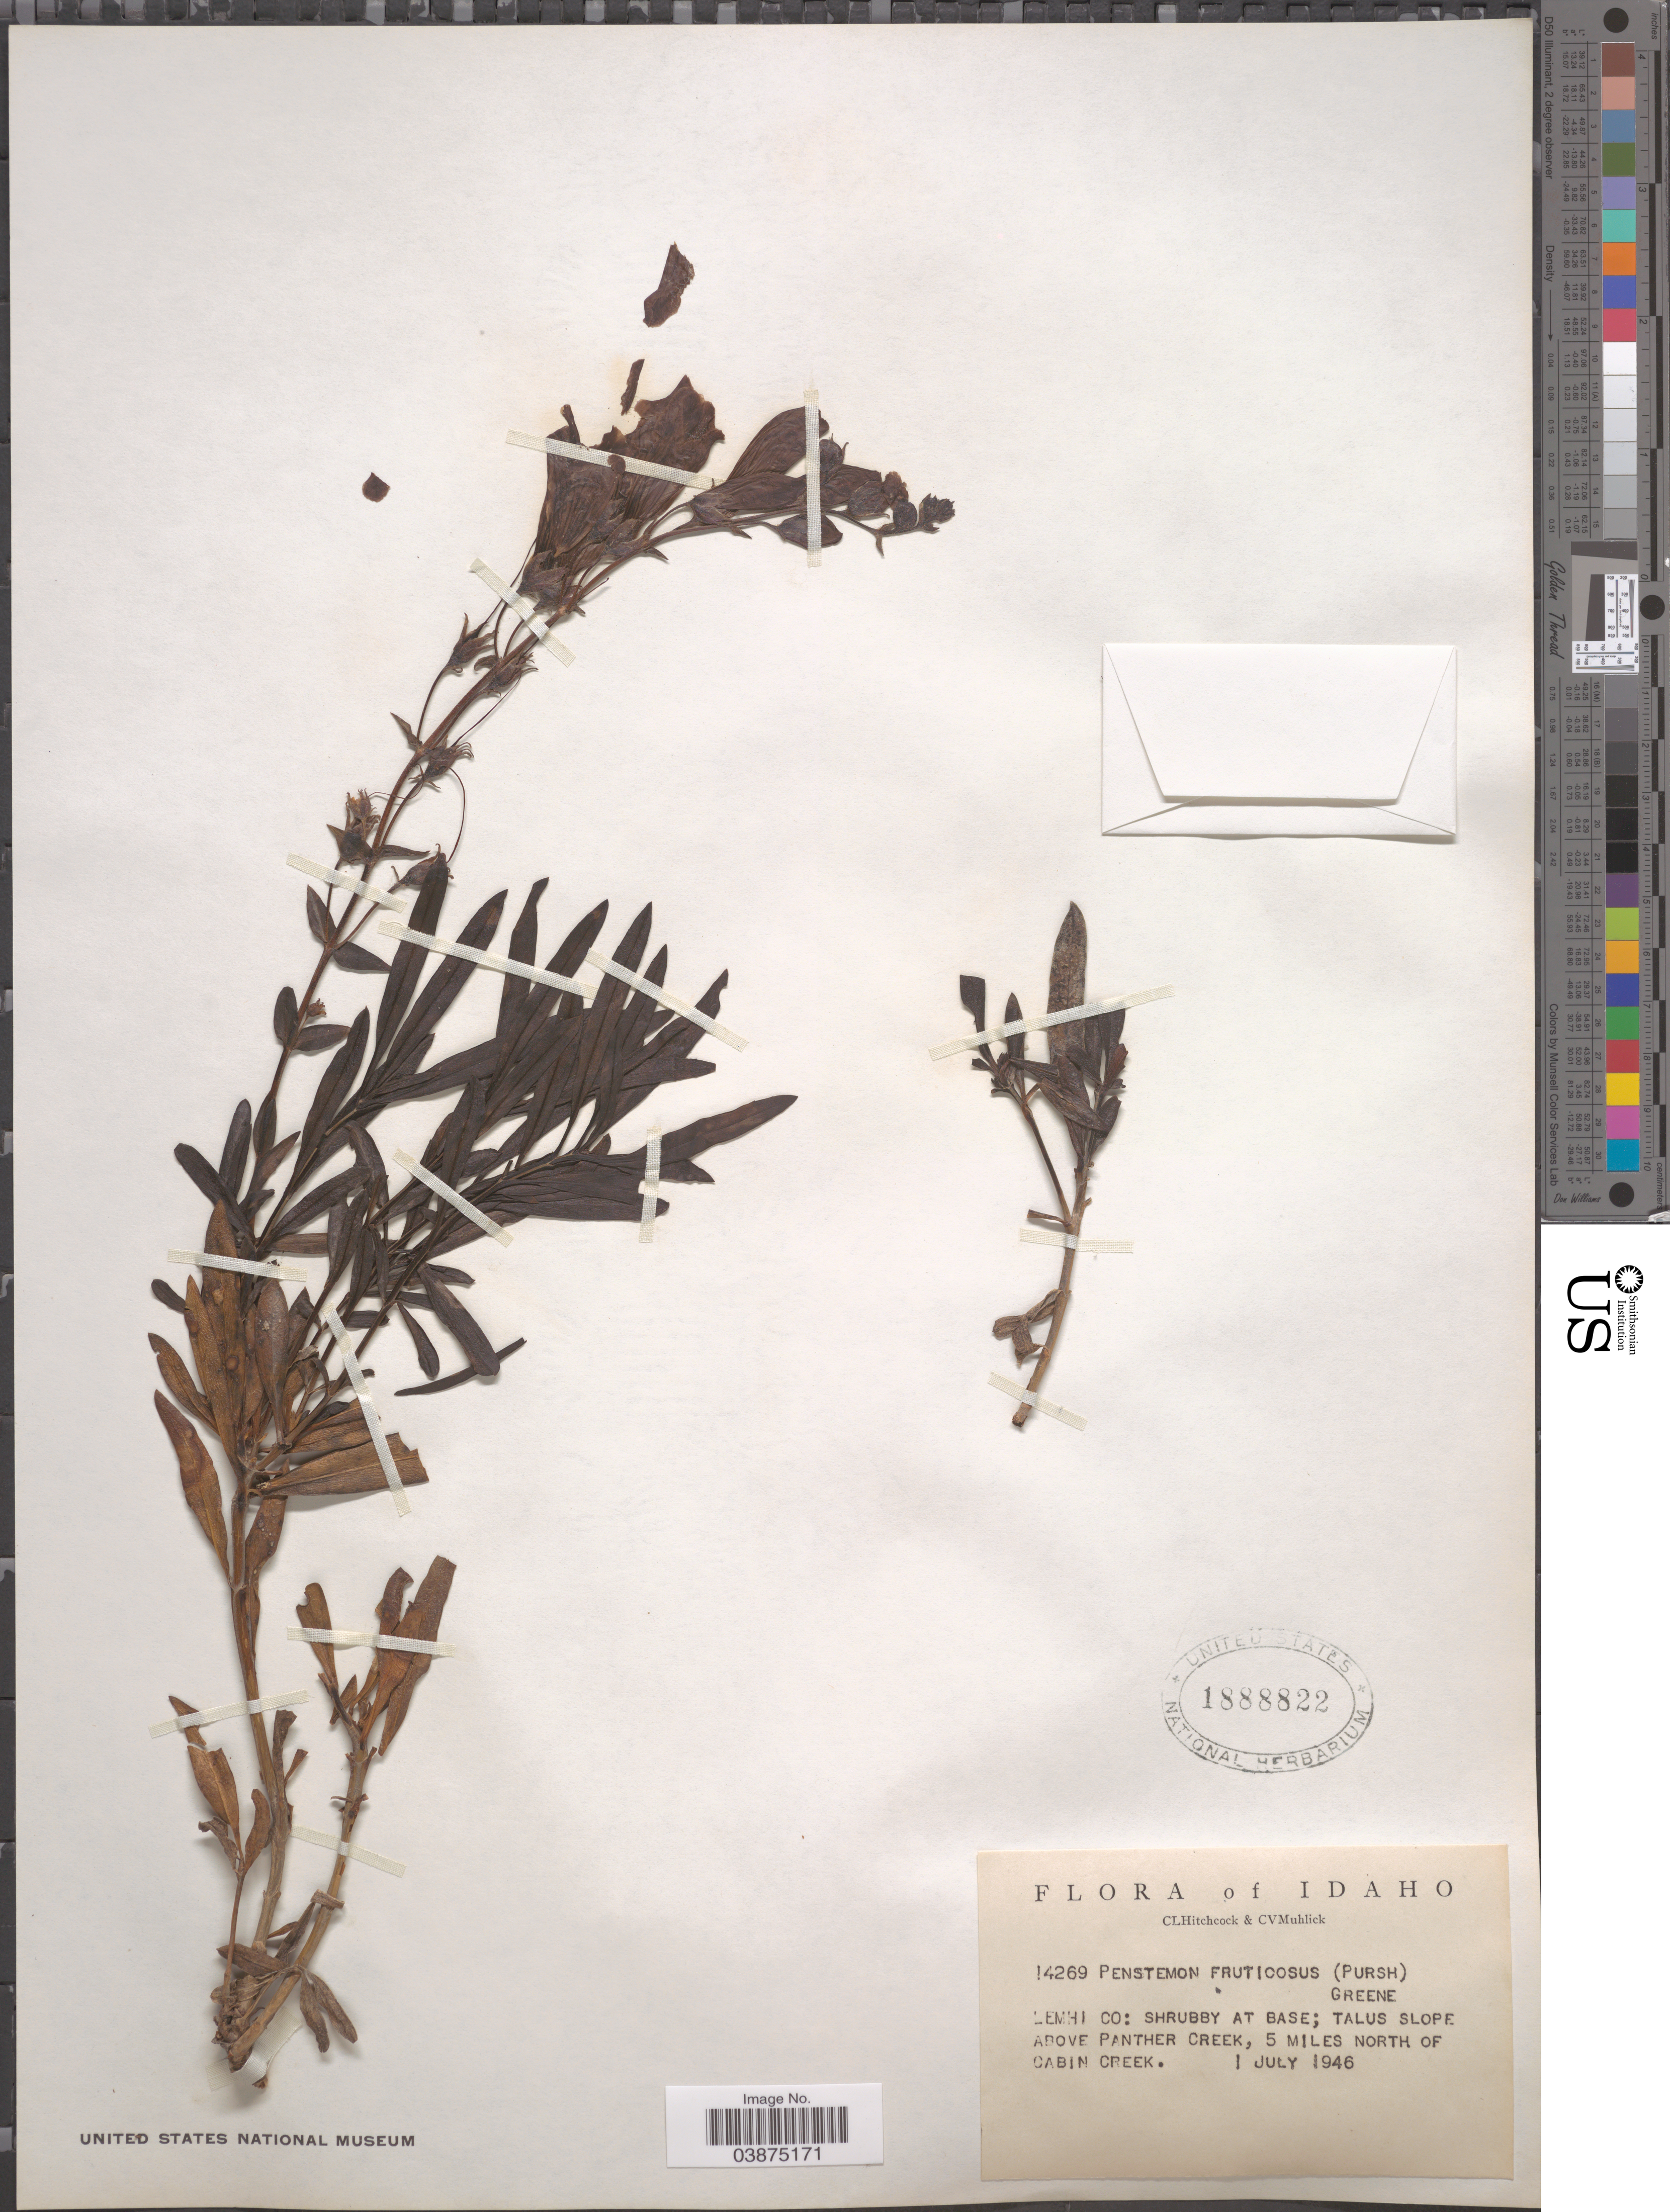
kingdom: Plantae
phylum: Tracheophyta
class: Magnoliopsida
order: Lamiales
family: Plantaginaceae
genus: Penstemon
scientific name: Penstemon fruticosus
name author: (Pursh) Greene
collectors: C. L. Hitchcock & C. V. Muhlick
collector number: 14269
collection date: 1946-07-01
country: United States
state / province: Idaho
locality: Lemhi Co: above Panther Creek, 5 miles north of Cabin Creek.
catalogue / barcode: US 1888822